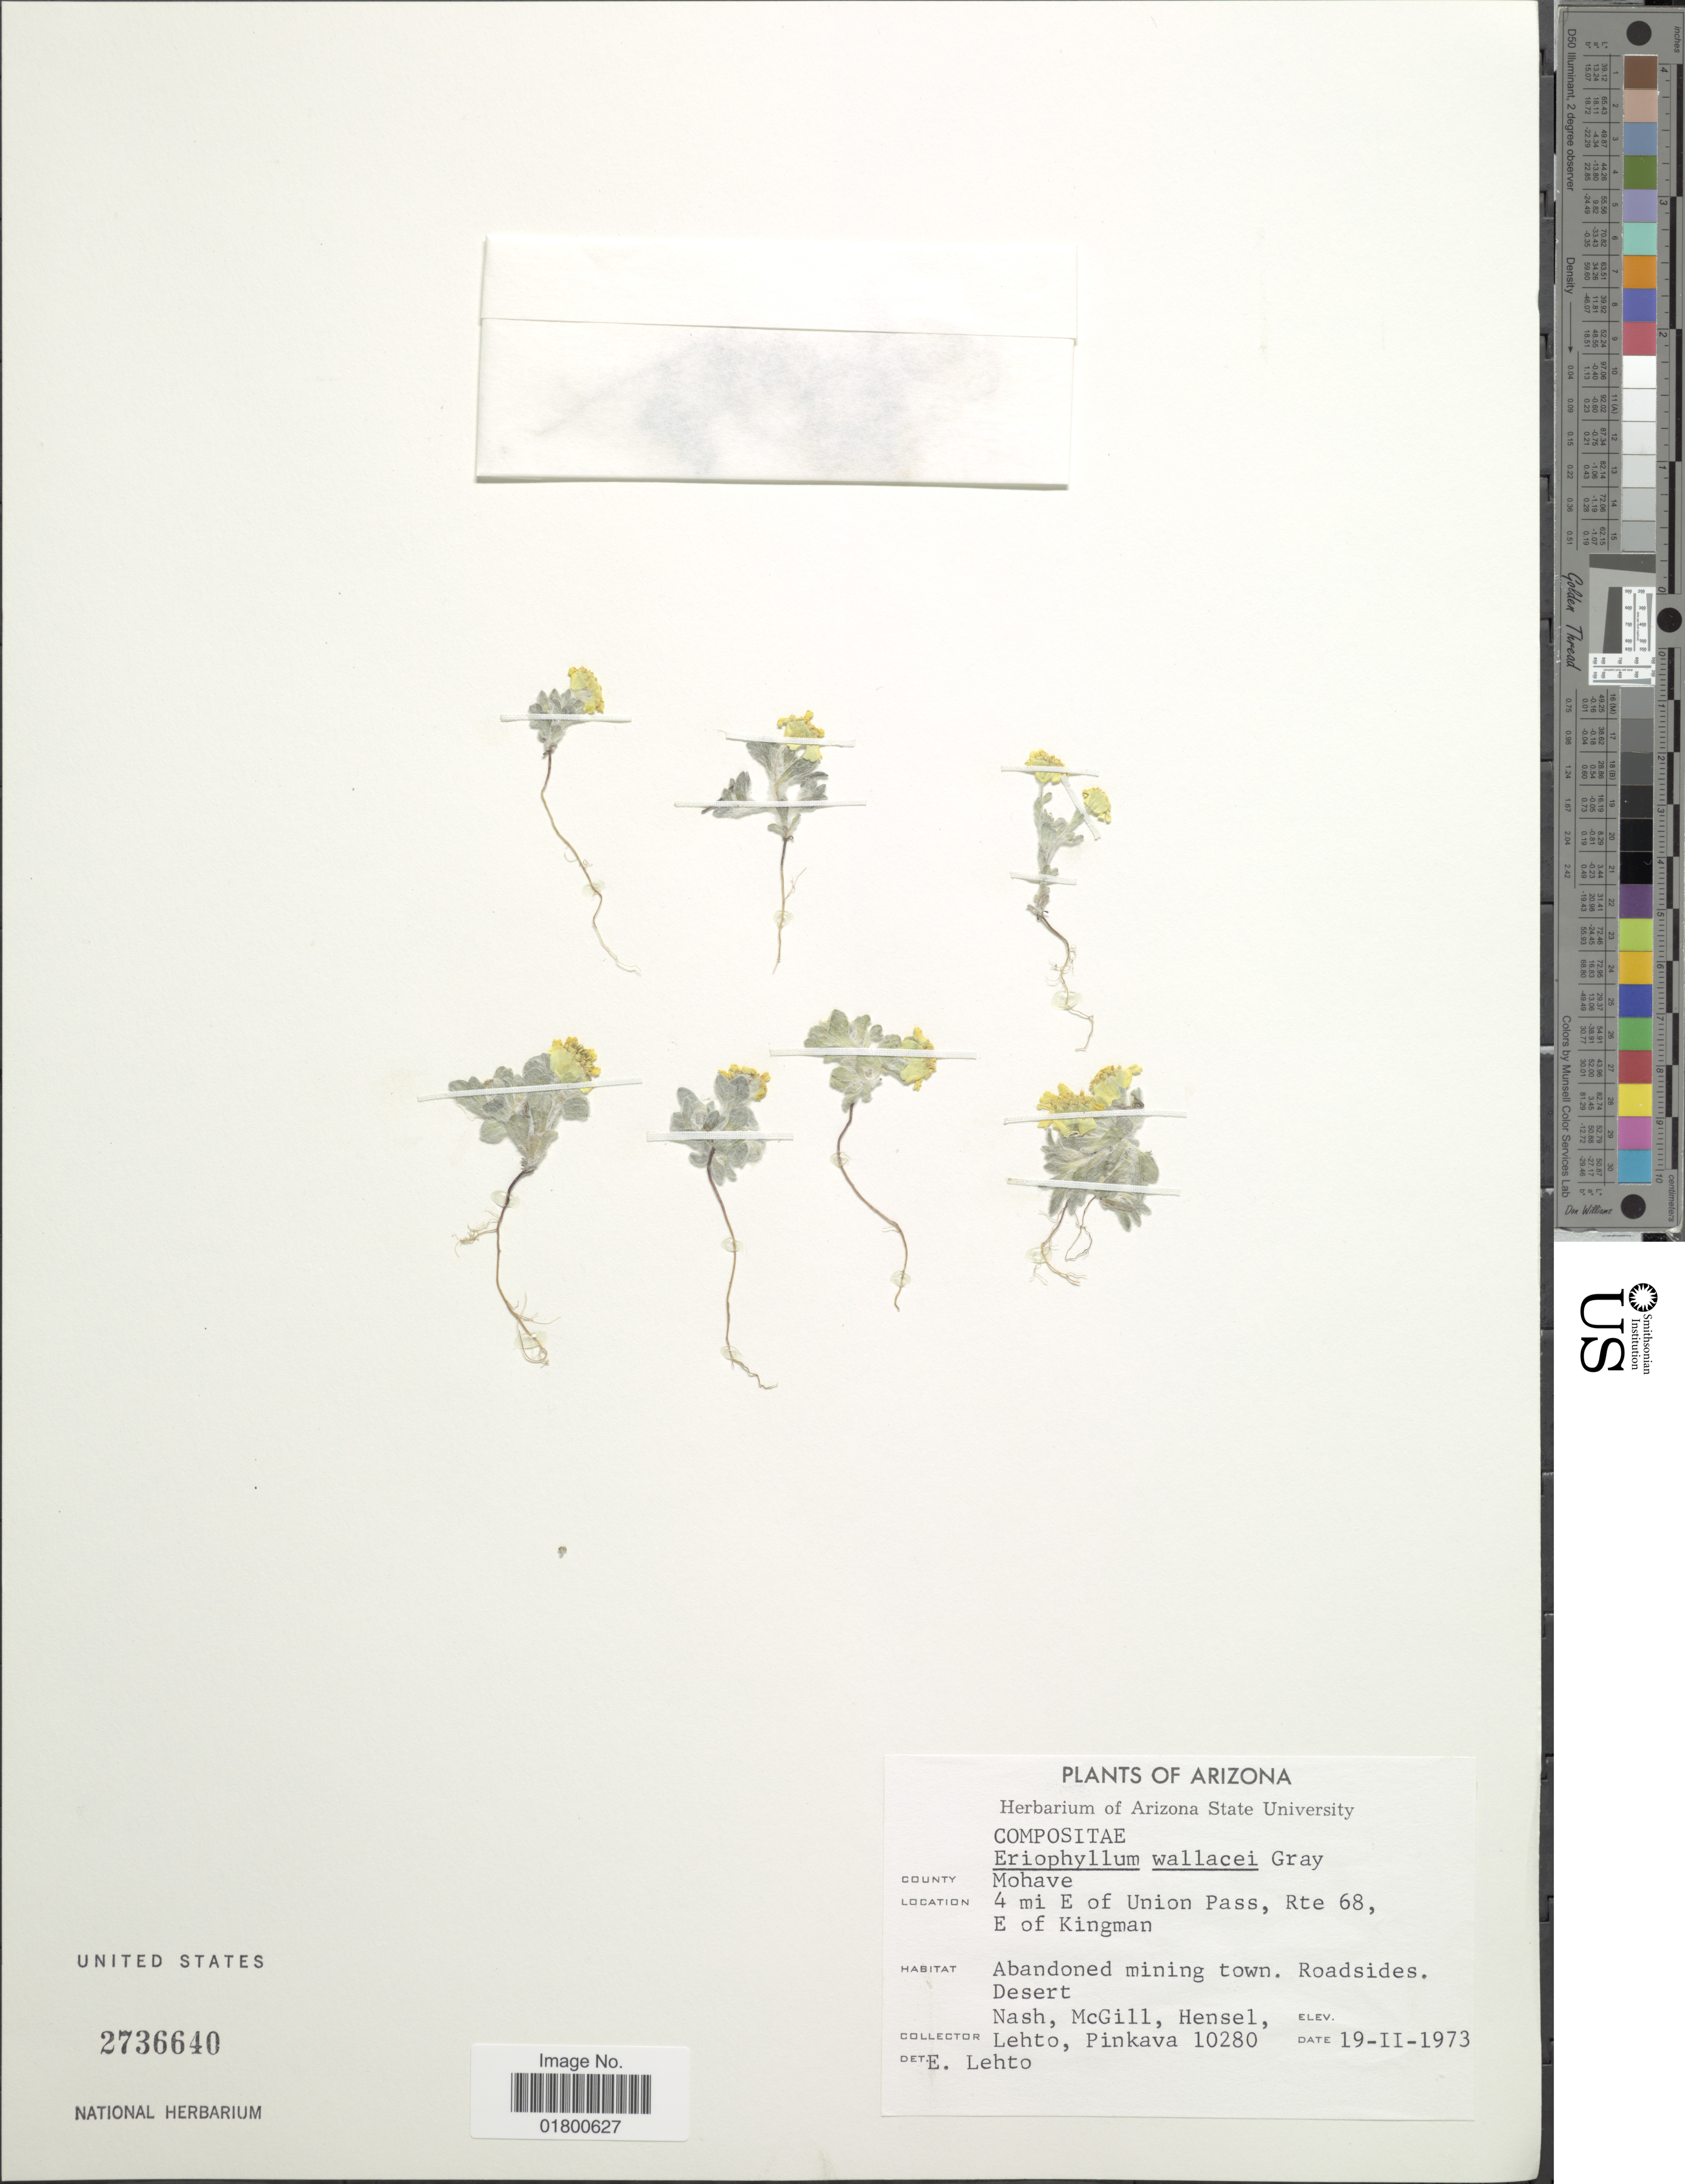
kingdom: Plantae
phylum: Tracheophyta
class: Magnoliopsida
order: Asterales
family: Asteraceae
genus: Eriophyllum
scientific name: Eriophyllum wallacei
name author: (A. Gray) A. Gray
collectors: -- Nash, -. McGill, -. Hensel, -. Lehto & -. Pinkava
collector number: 10280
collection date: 1973-02-19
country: United States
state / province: Arizona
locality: County Mohave, 4 mi E of Union Pass, Rte 68, E of Kingman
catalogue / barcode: US 2736640